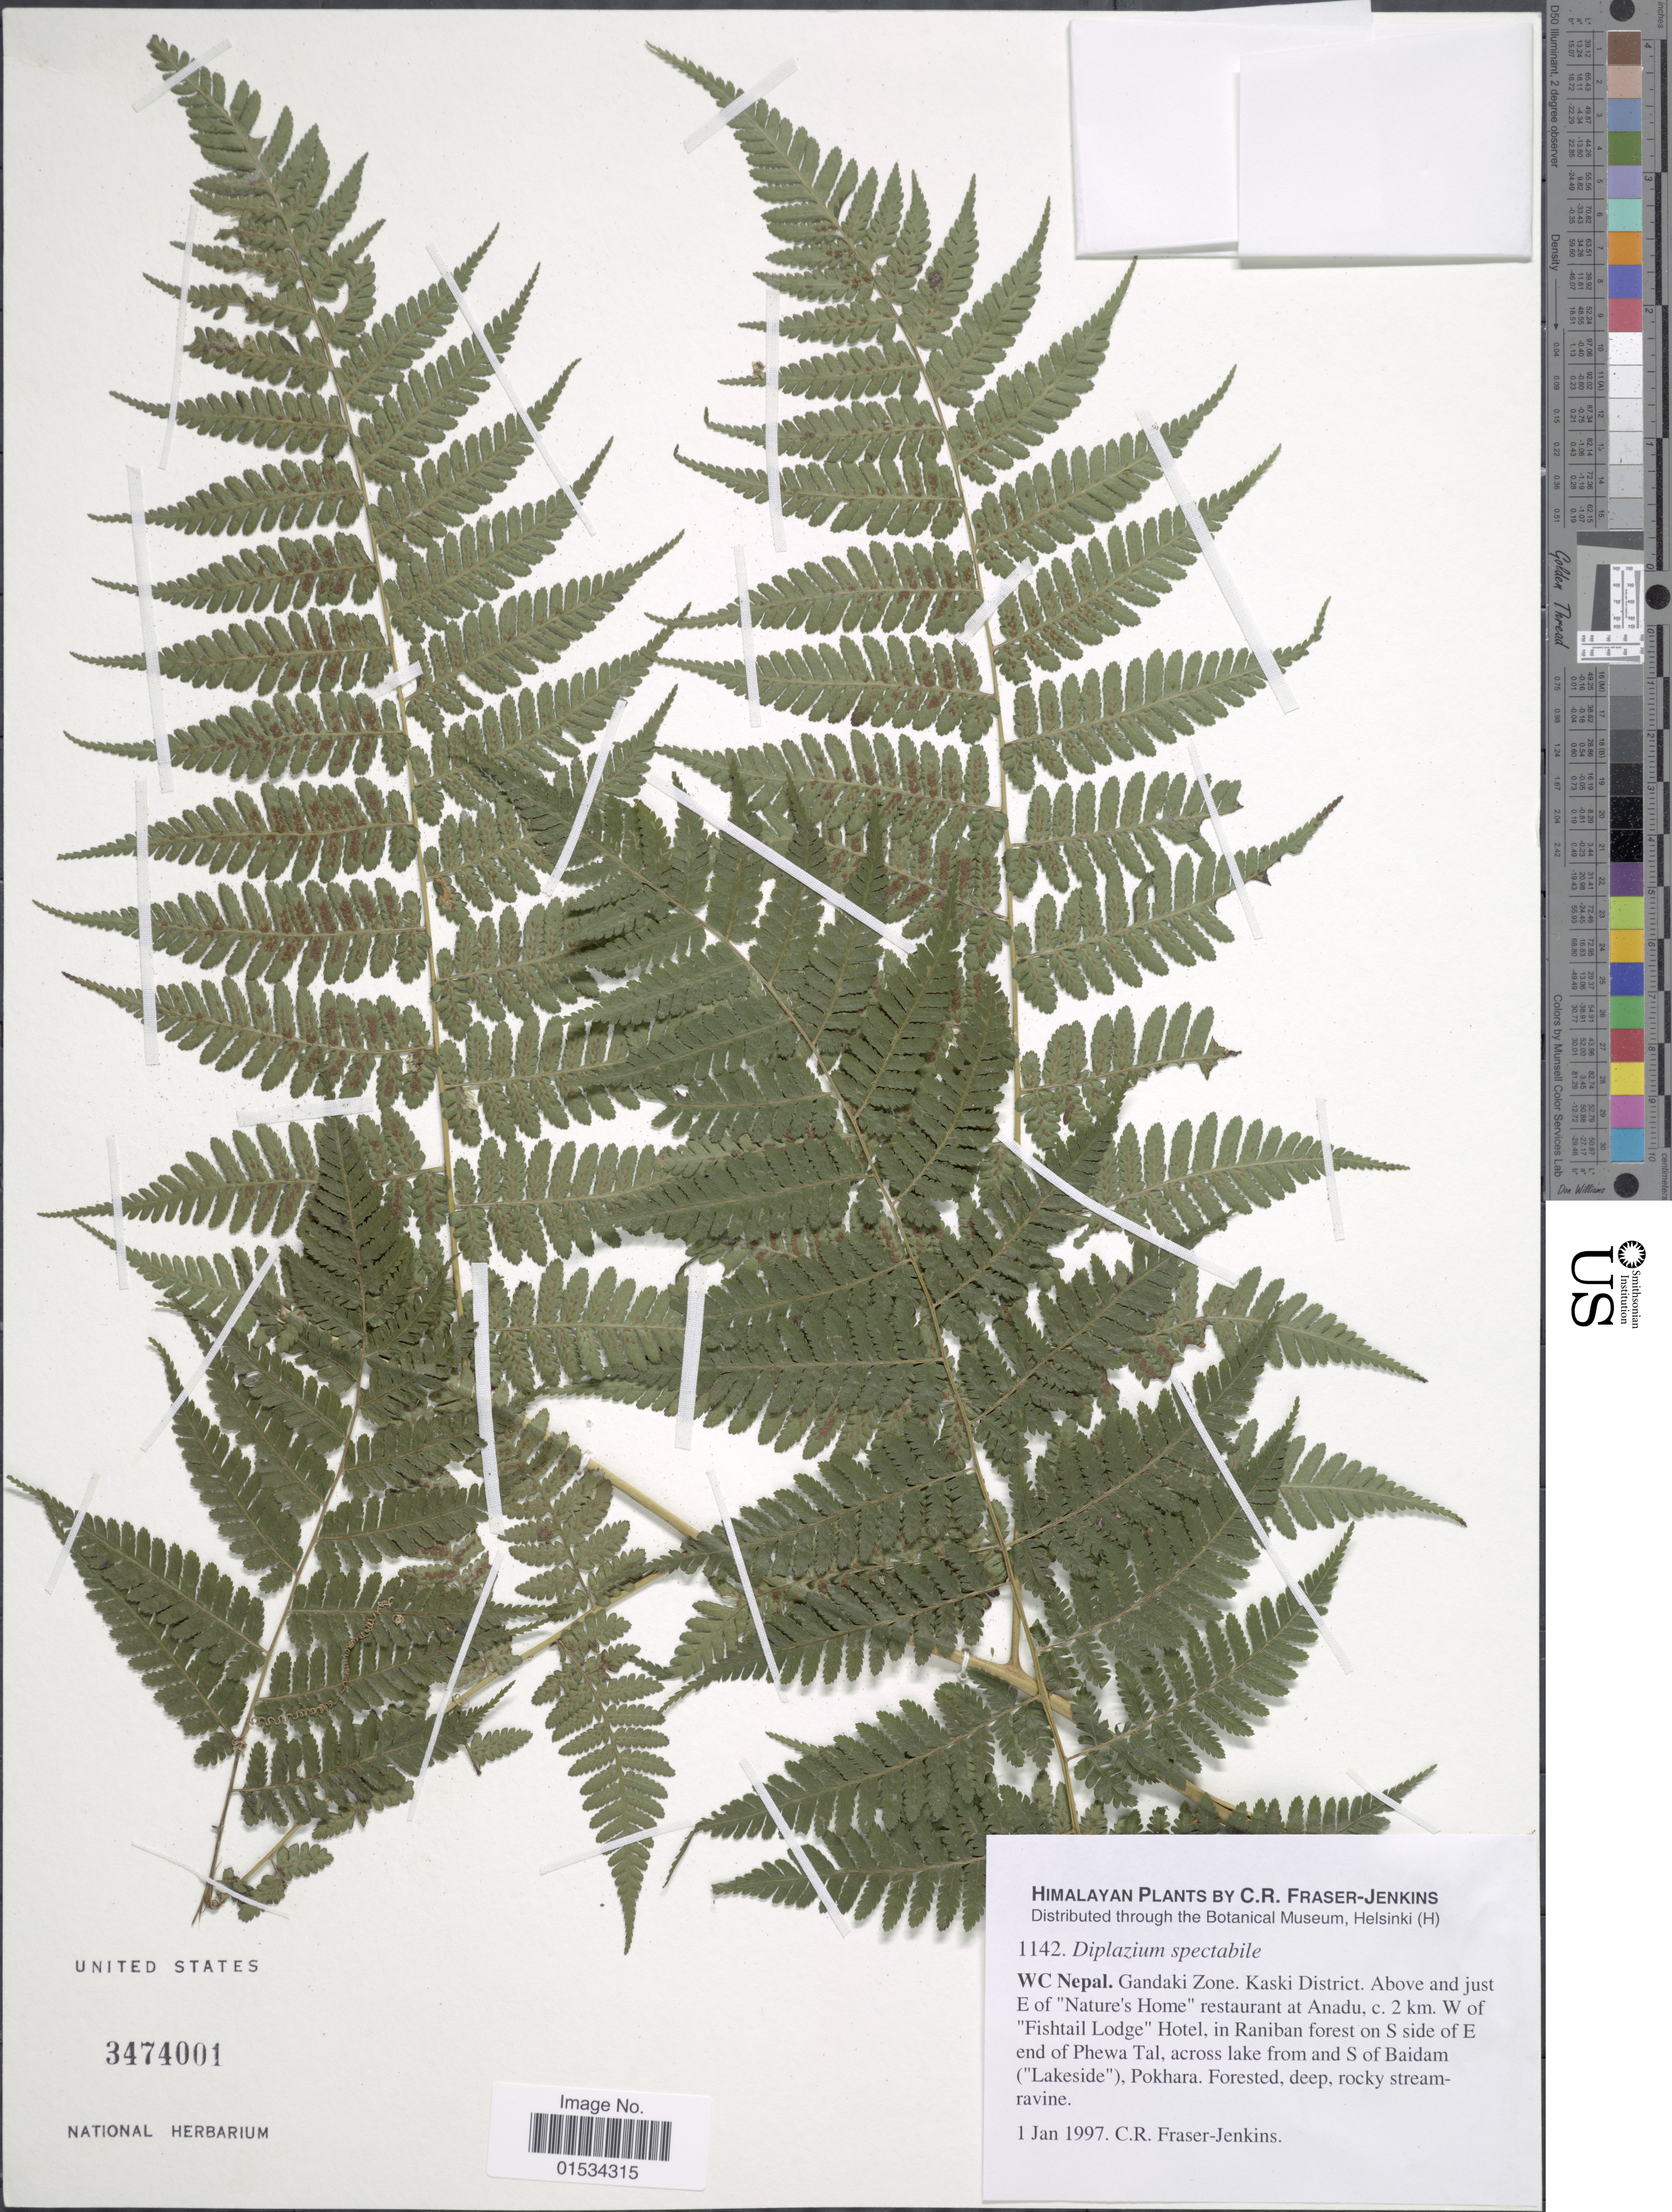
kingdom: Plantae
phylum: Tracheophyta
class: Polypodiopsida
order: Polypodiales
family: Athyriaceae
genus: Diplazium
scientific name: Diplazium spectabile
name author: (Wall. ex Mett.) Bir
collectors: C. R. Fraser-Jenkins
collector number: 1142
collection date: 1997-01-01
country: Nepal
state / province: Gandaki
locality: WC Nepal, Ganaki Zone, Kaski District, Above and just E of "Nature's Home"restaurant at Anadu, c. 2 km W of "Fishtail Lodge"Hotel , in Raniban forest on S side of end of Phewa Tal, across lake from and S of Baidam ("Lakeside"), Pokhara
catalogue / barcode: US 3474001